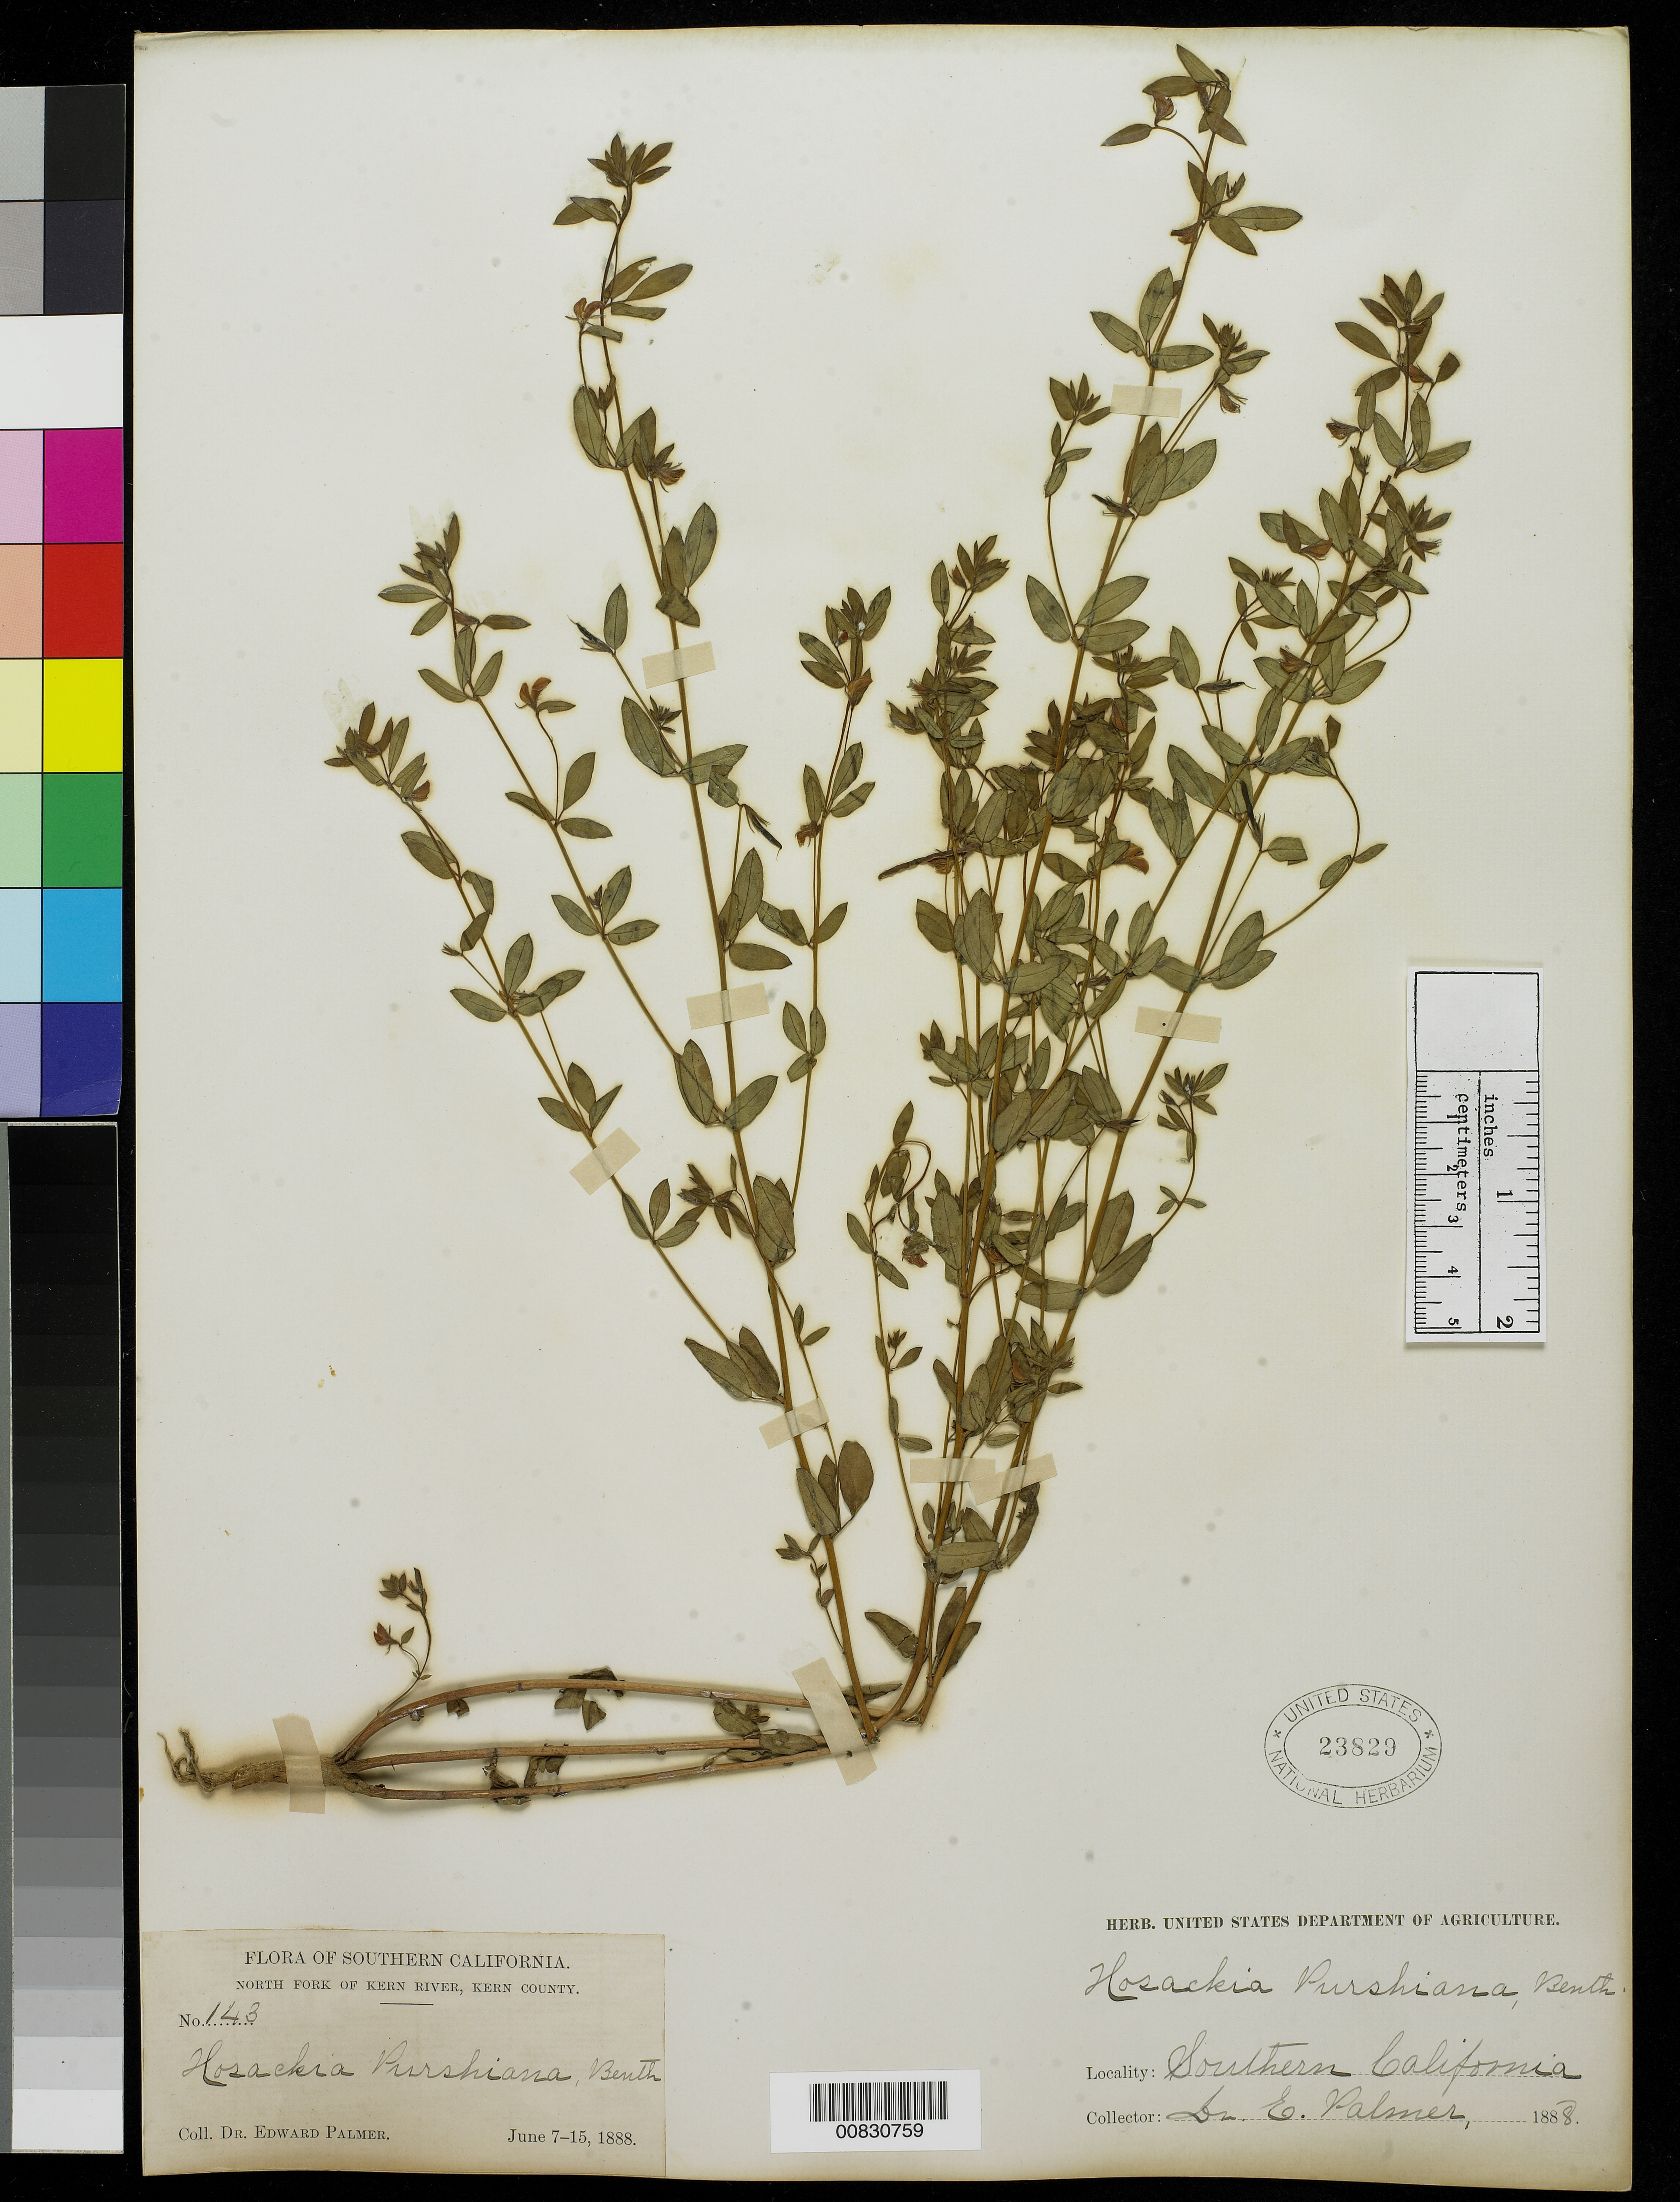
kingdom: Plantae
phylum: Tracheophyta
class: Magnoliopsida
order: Fabales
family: Fabaceae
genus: Acmispon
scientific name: Acmispon americanus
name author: (Nutt.) Rydb.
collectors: E. Palmer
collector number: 143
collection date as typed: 07 Jun 1888 to 15 Jun 1888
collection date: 1888-06-07/1888-06-15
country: United States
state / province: California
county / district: Kern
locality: North Fork of Kern River, Kern County, California.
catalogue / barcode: US 23829